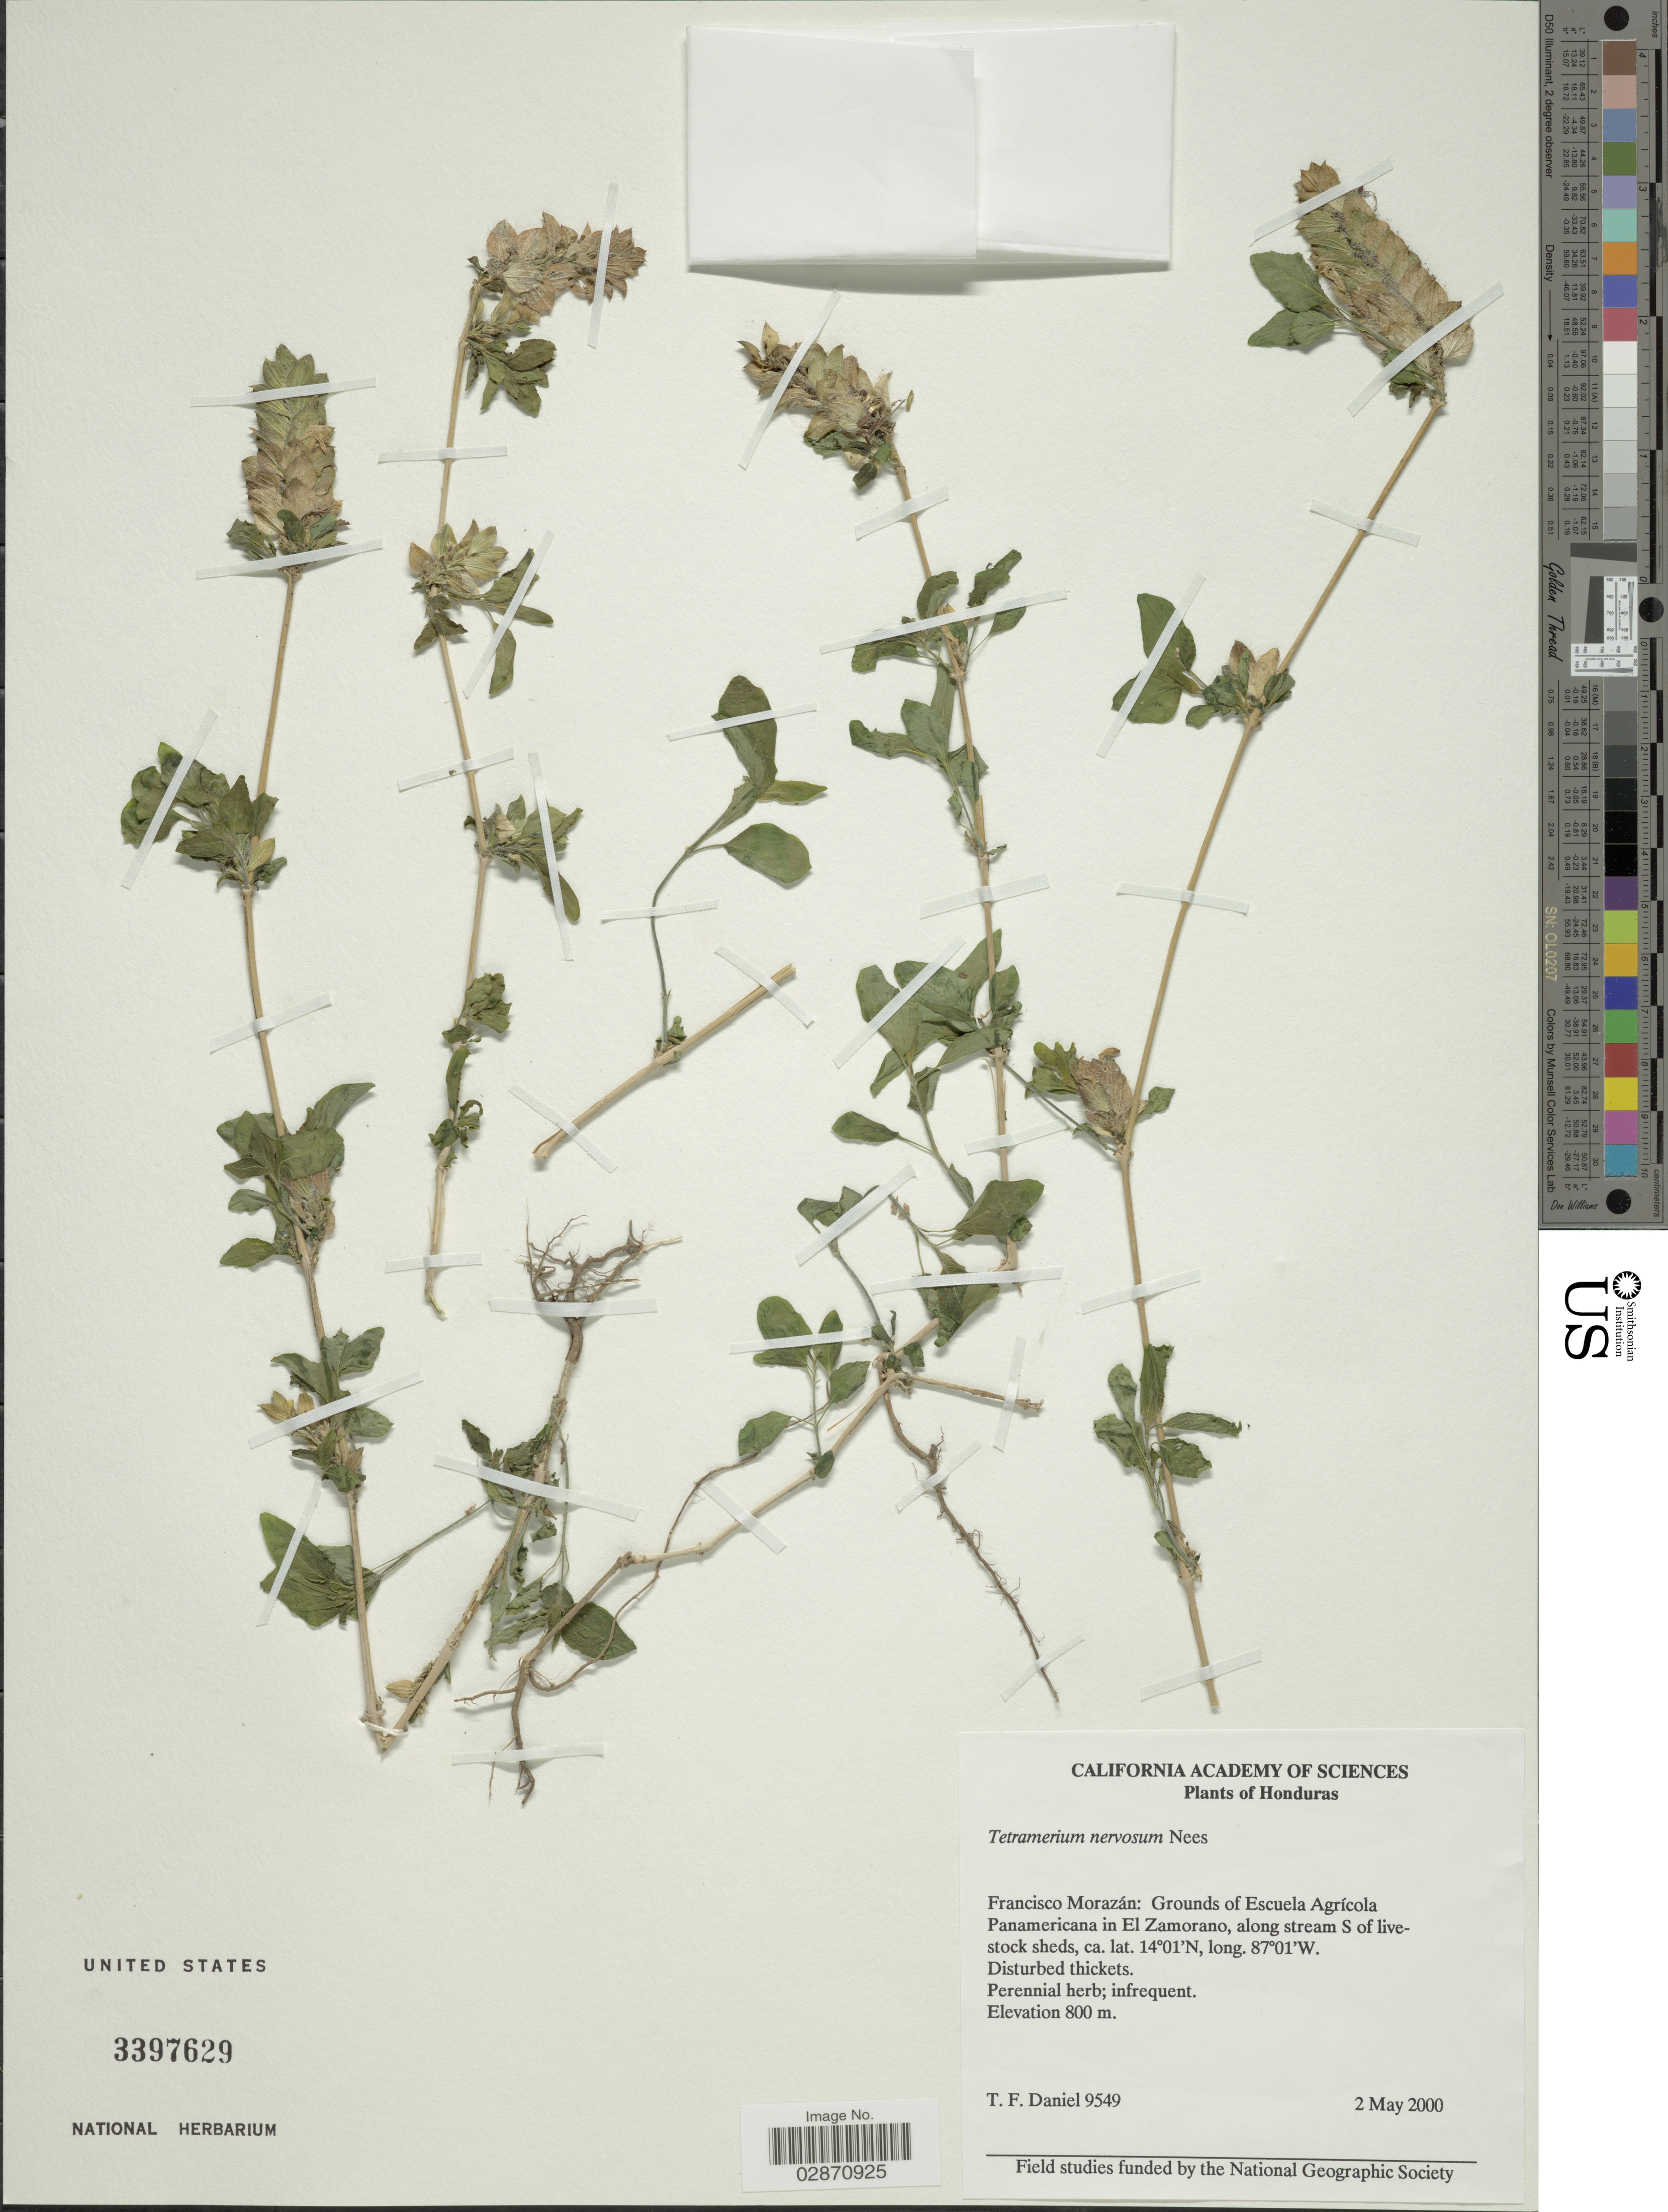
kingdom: Plantae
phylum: Tracheophyta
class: Magnoliopsida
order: Lamiales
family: Acanthaceae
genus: Tetramerium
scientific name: Tetramerium nervosum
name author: Nees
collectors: T. F. Daniel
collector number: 9549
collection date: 2000-05-02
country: Honduras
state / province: Fco. Morazán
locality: Francisco Morazán. Grounds of Escuela Agrícola Panamericana in El Zamorano, along stream S of livestock sheds.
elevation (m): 800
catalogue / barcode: US 3397629